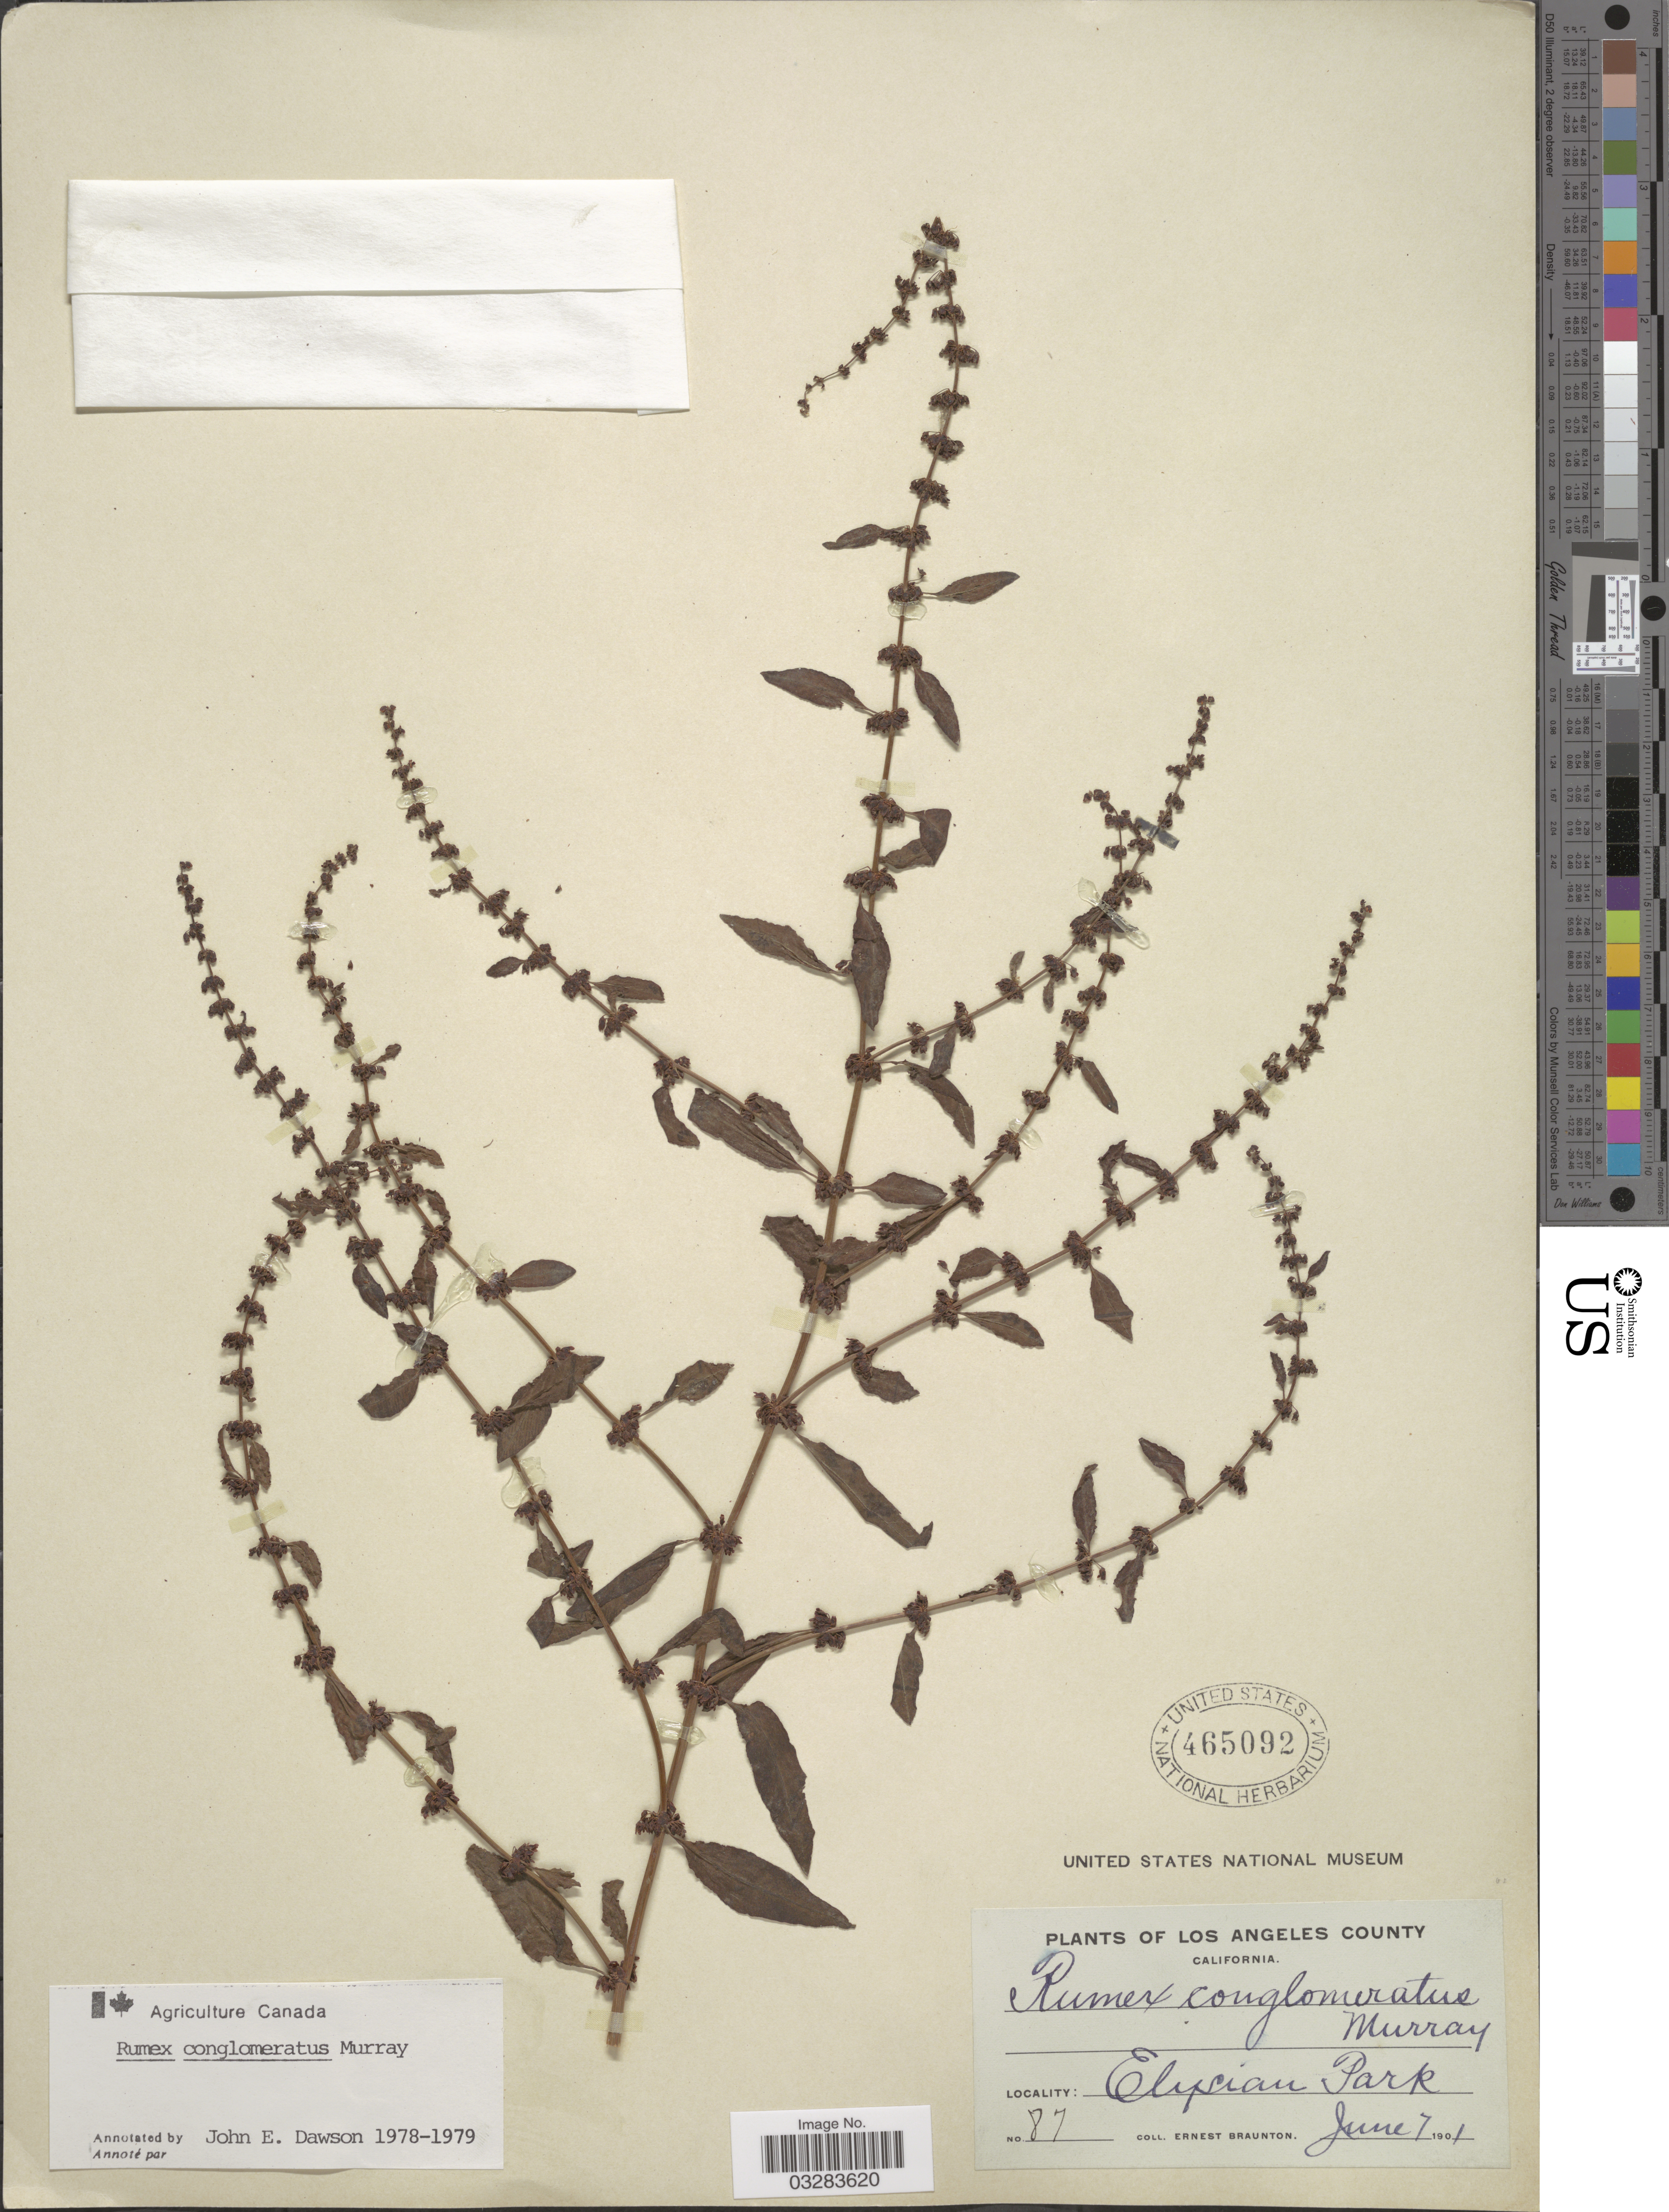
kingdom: Plantae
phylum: Tracheophyta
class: Magnoliopsida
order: Caryophyllales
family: Polygonaceae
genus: Rumex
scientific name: Rumex conglomeratus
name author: Murray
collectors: E. Braunton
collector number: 87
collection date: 1901-06-07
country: United States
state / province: California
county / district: Los Angeles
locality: Los Angeles County. Elysian Park.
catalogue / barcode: US 465092